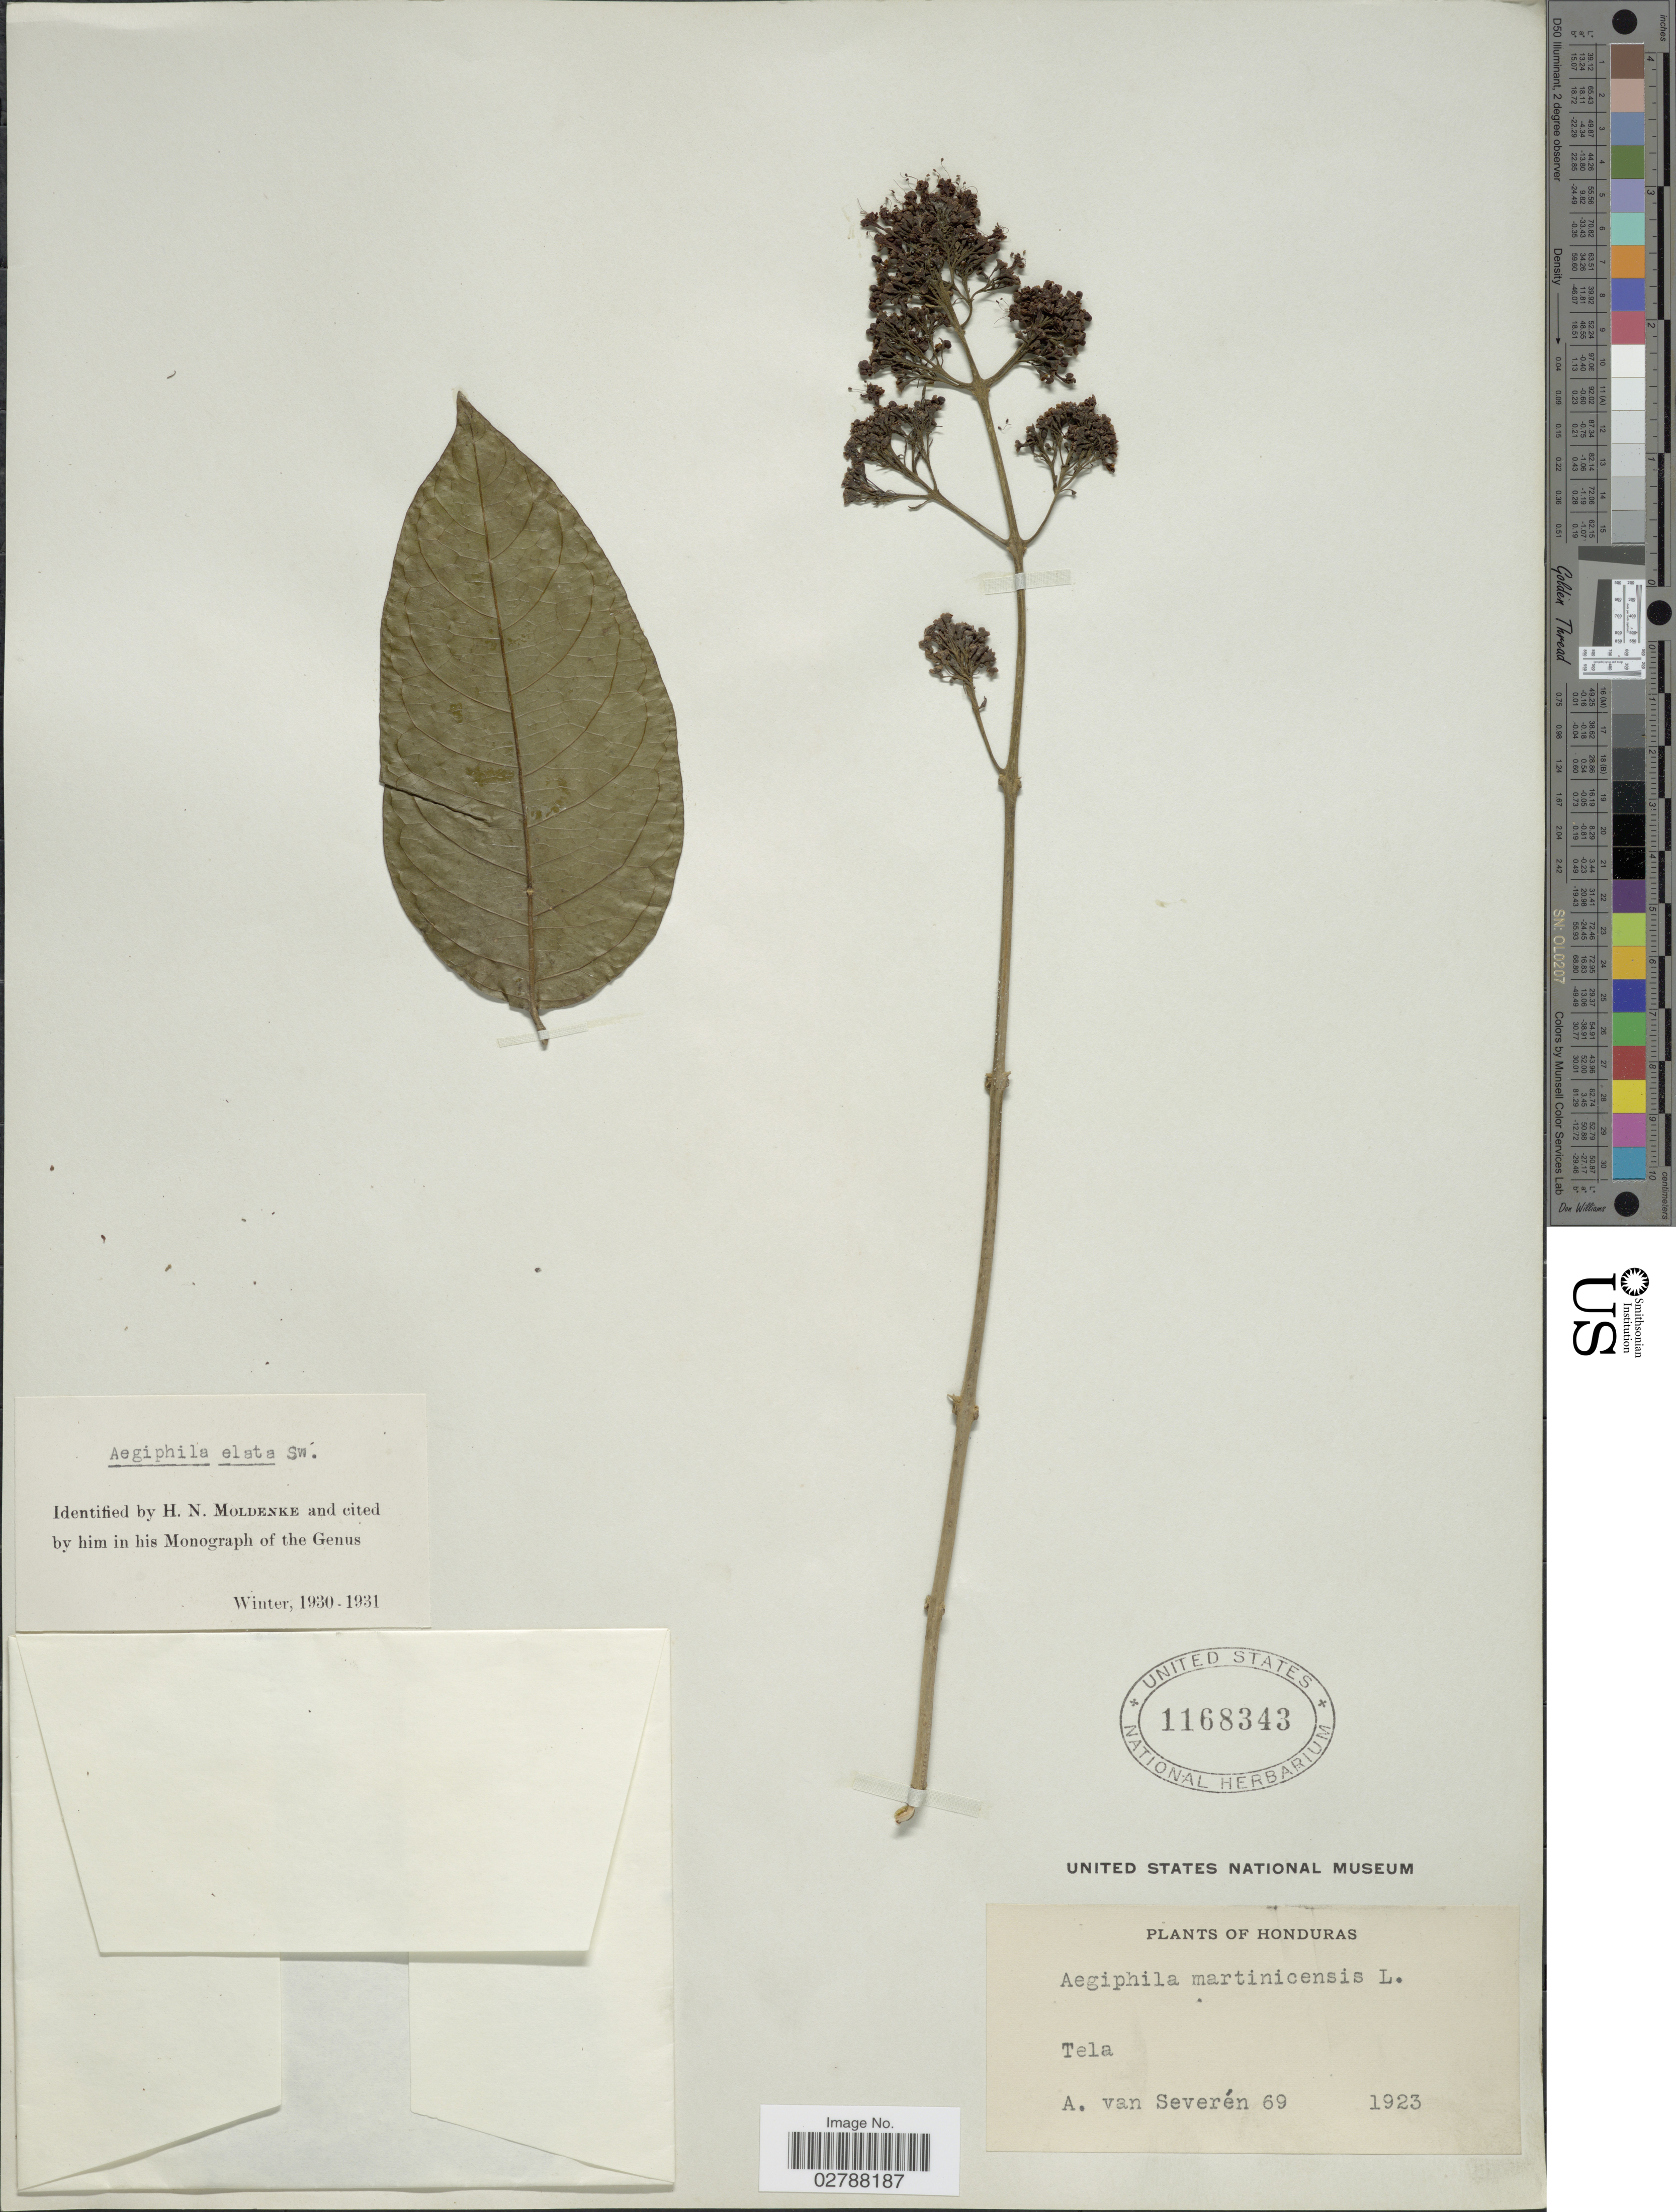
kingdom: Plantae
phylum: Tracheophyta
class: Magnoliopsida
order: Lamiales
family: Lamiaceae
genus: Aegiphila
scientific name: Aegiphila elata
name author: Sw.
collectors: A. Van Severen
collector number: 69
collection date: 1923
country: Honduras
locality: Tela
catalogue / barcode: US 1168343